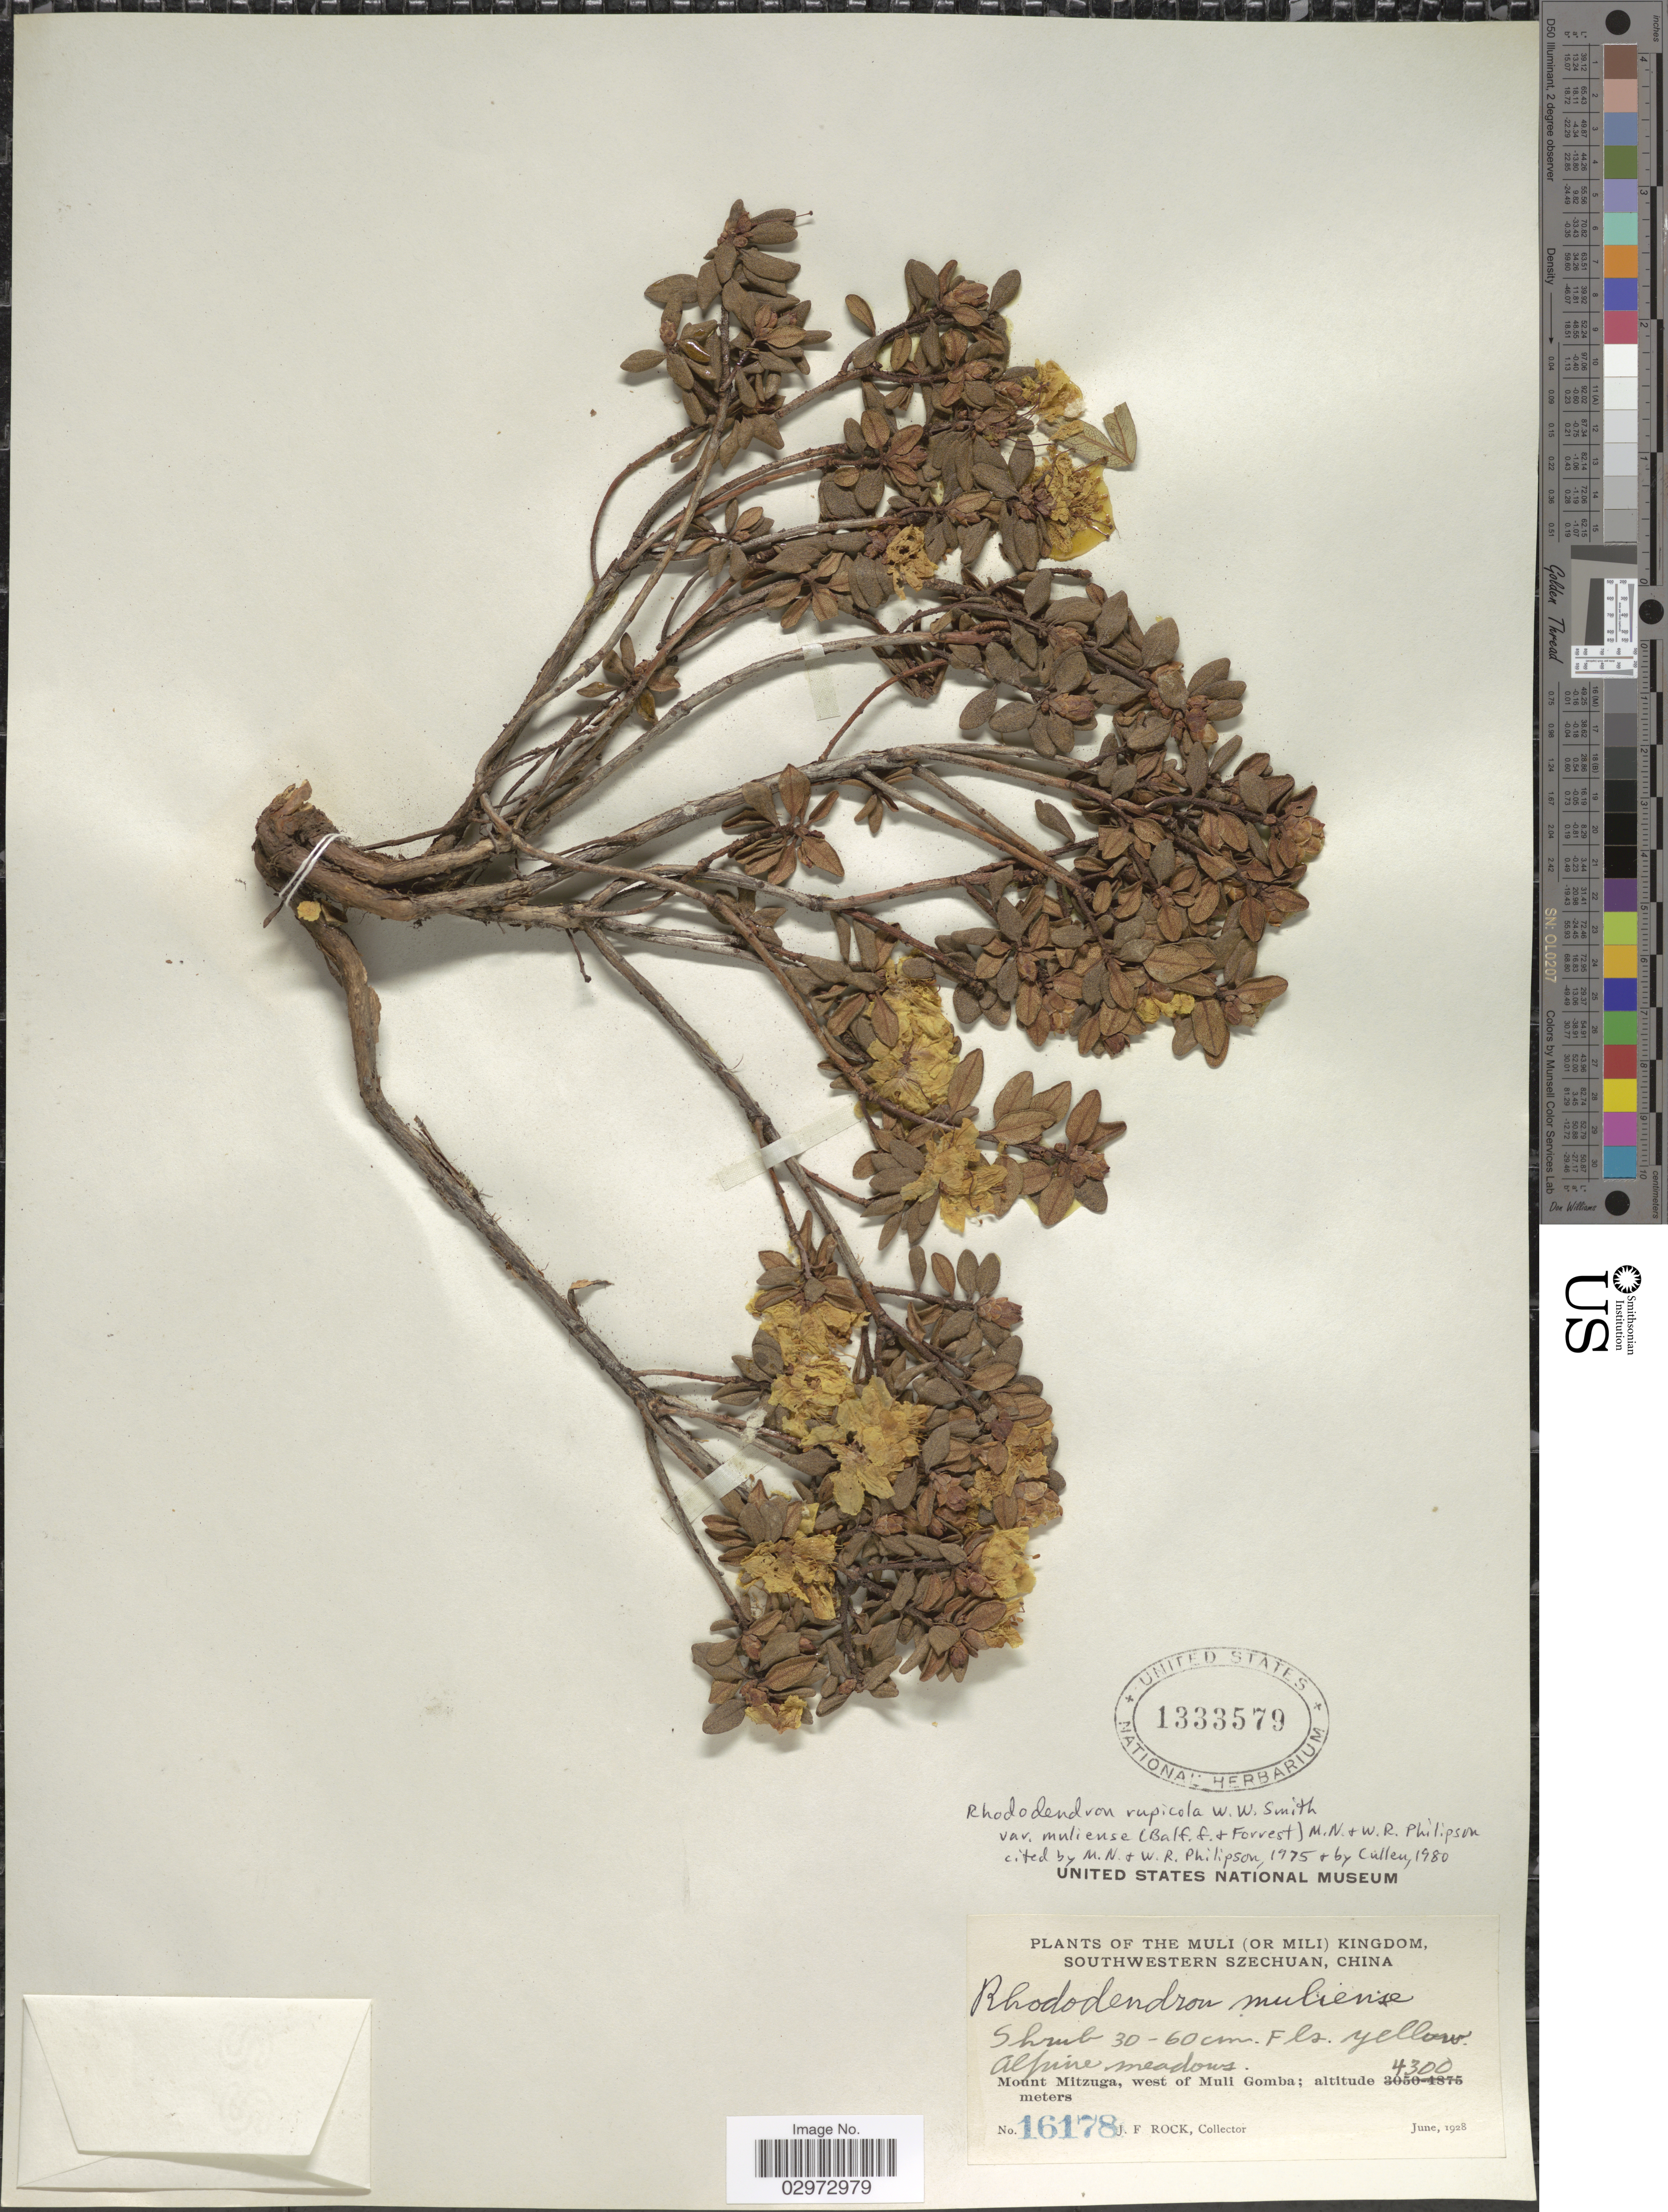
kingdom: Plantae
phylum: Tracheophyta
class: Magnoliopsida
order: Ericales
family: Ericaceae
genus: Rhododendron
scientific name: Rhododendron rupicola var. muliense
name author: (Balf. f. & Forrest) Philipson & M. N. Philipson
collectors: J. Rock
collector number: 16178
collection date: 1928-06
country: China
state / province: Sichuan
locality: Muli (or Mili) Kingdom, Southwestern Szechuan, Mount Mitzuga, west of Muli Gomba.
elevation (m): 4300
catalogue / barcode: US 1333579